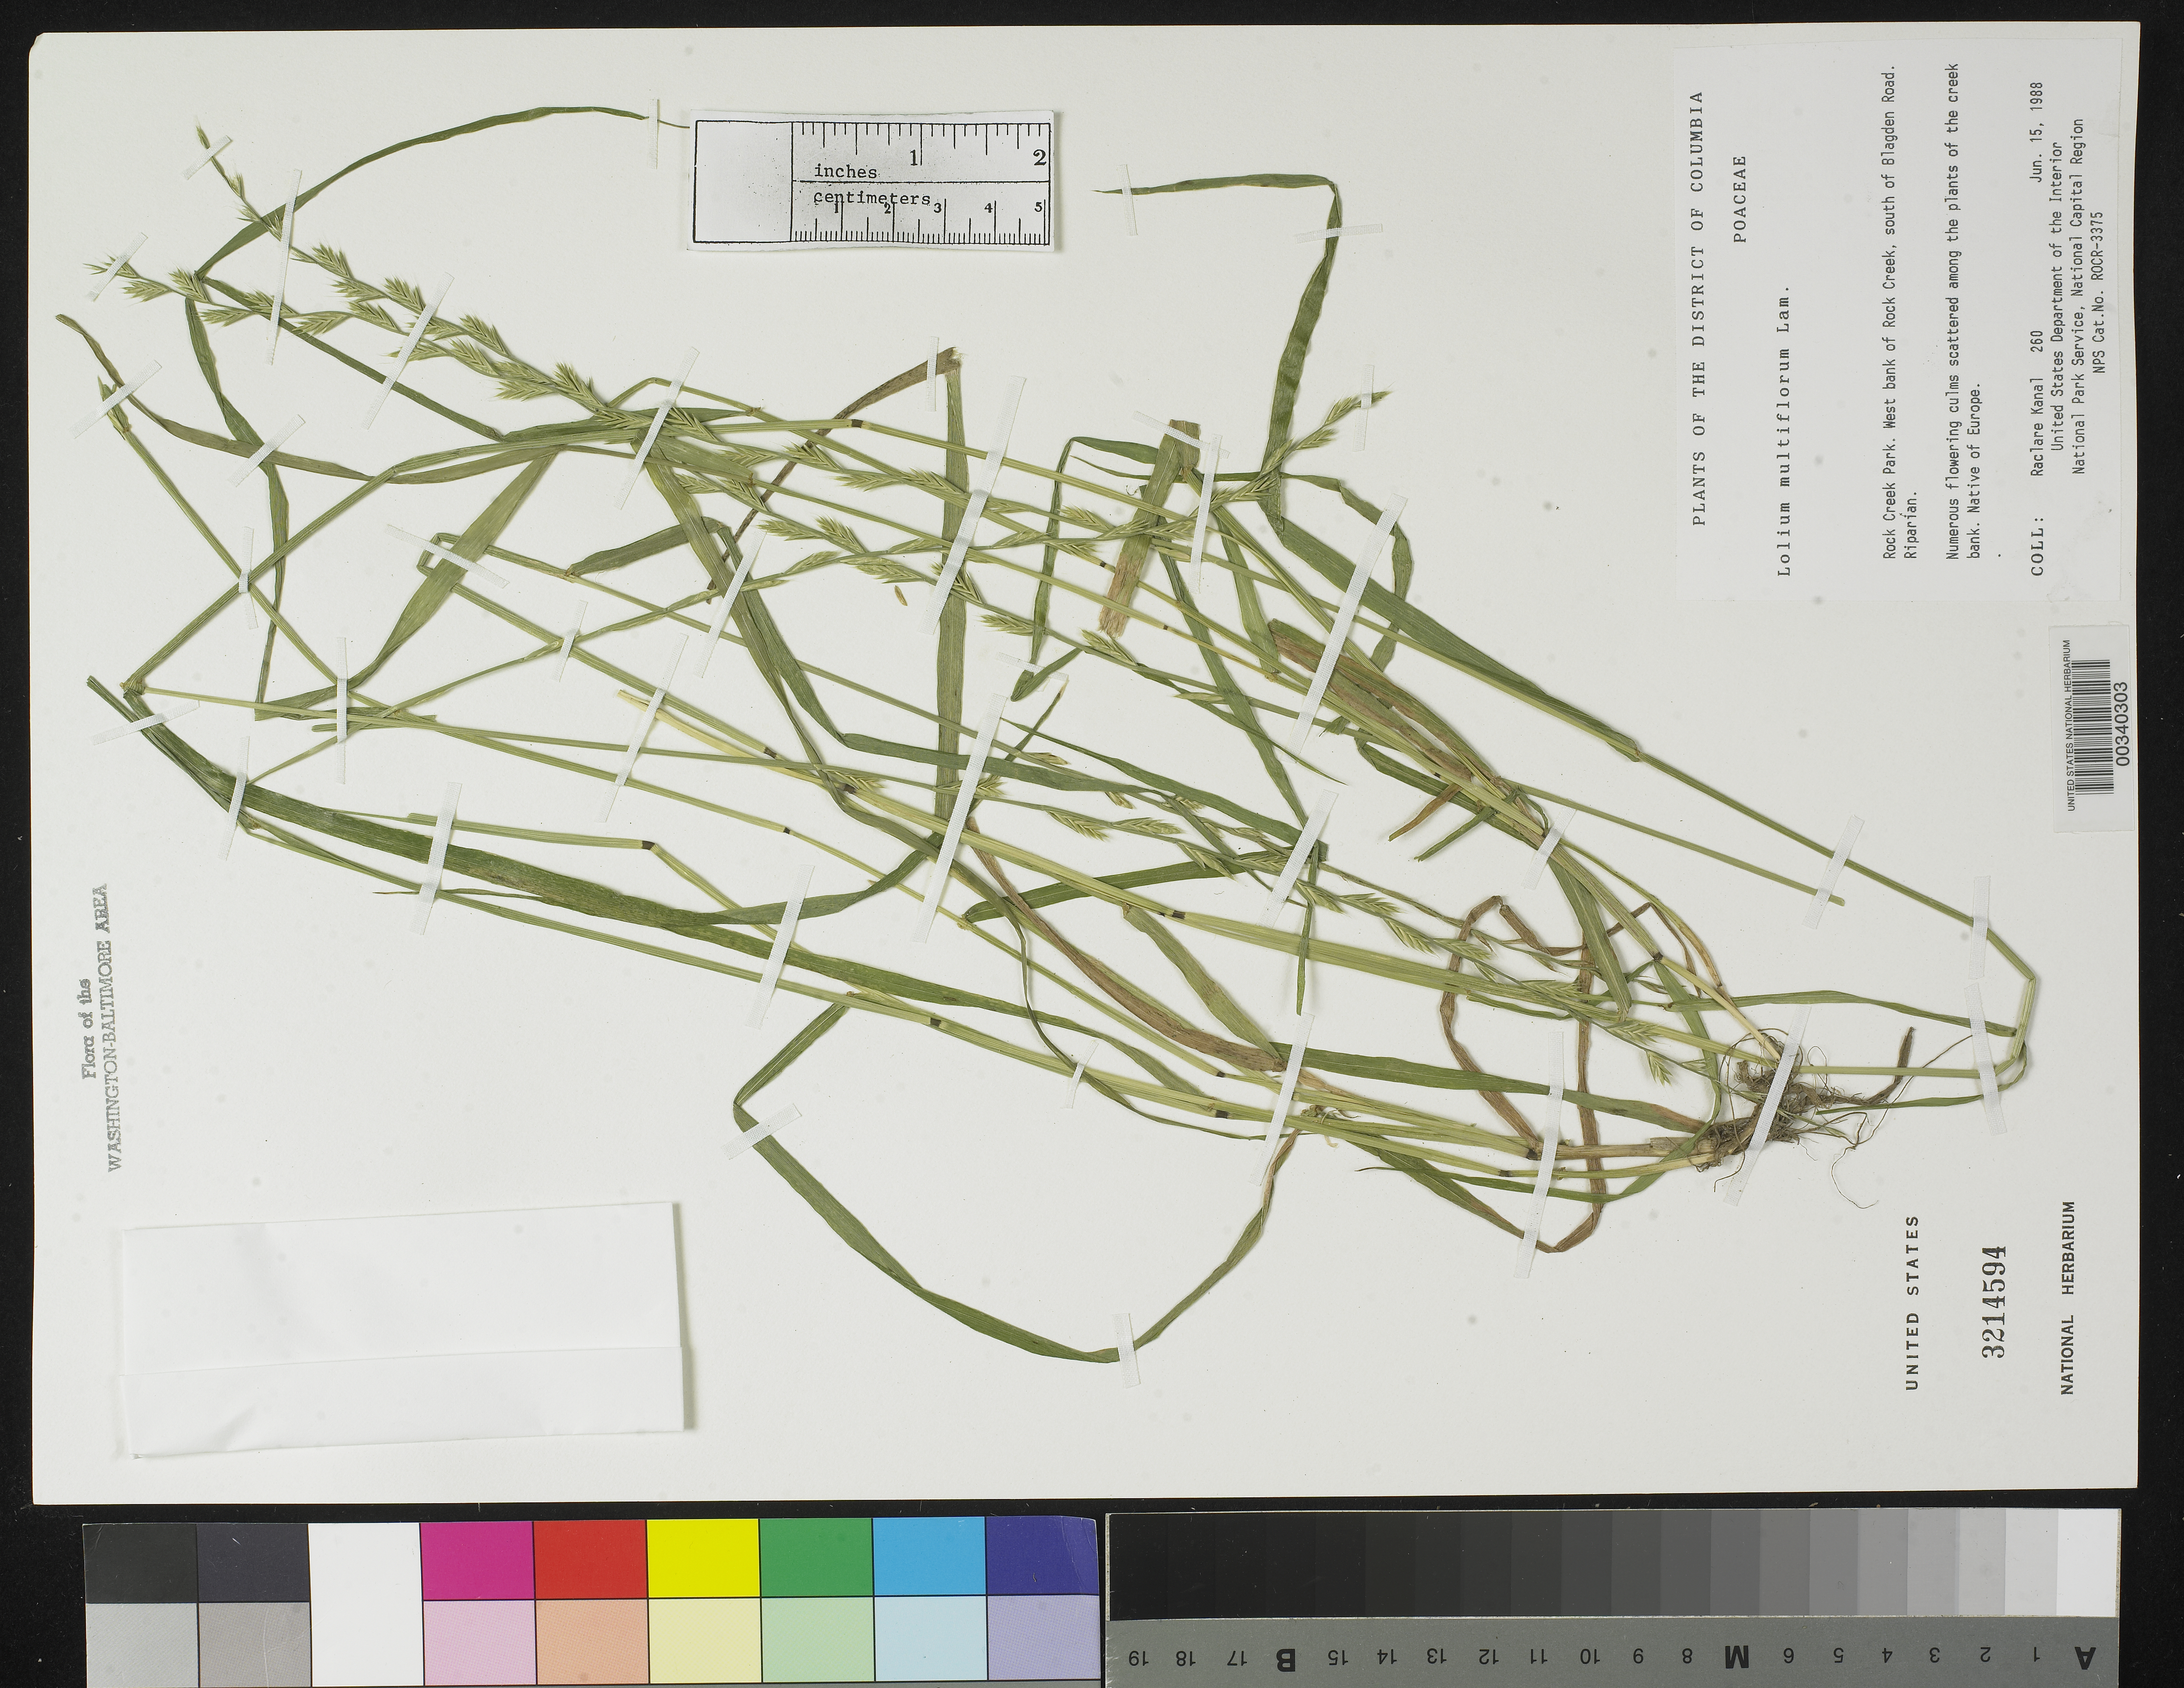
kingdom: Plantae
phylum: Tracheophyta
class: Liliopsida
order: Poales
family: Poaceae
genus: Lolium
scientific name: Lolium perenne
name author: L.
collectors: R. Kanal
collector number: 260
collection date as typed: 15 Jun 1988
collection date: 1988-06-15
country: United States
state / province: District of Columbia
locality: Rock Creek Park. W bank of creek S of intersection of Beach Dr and Blagden Rd. Rock Creek Park and Vicinity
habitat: On bank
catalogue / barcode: US 3214594